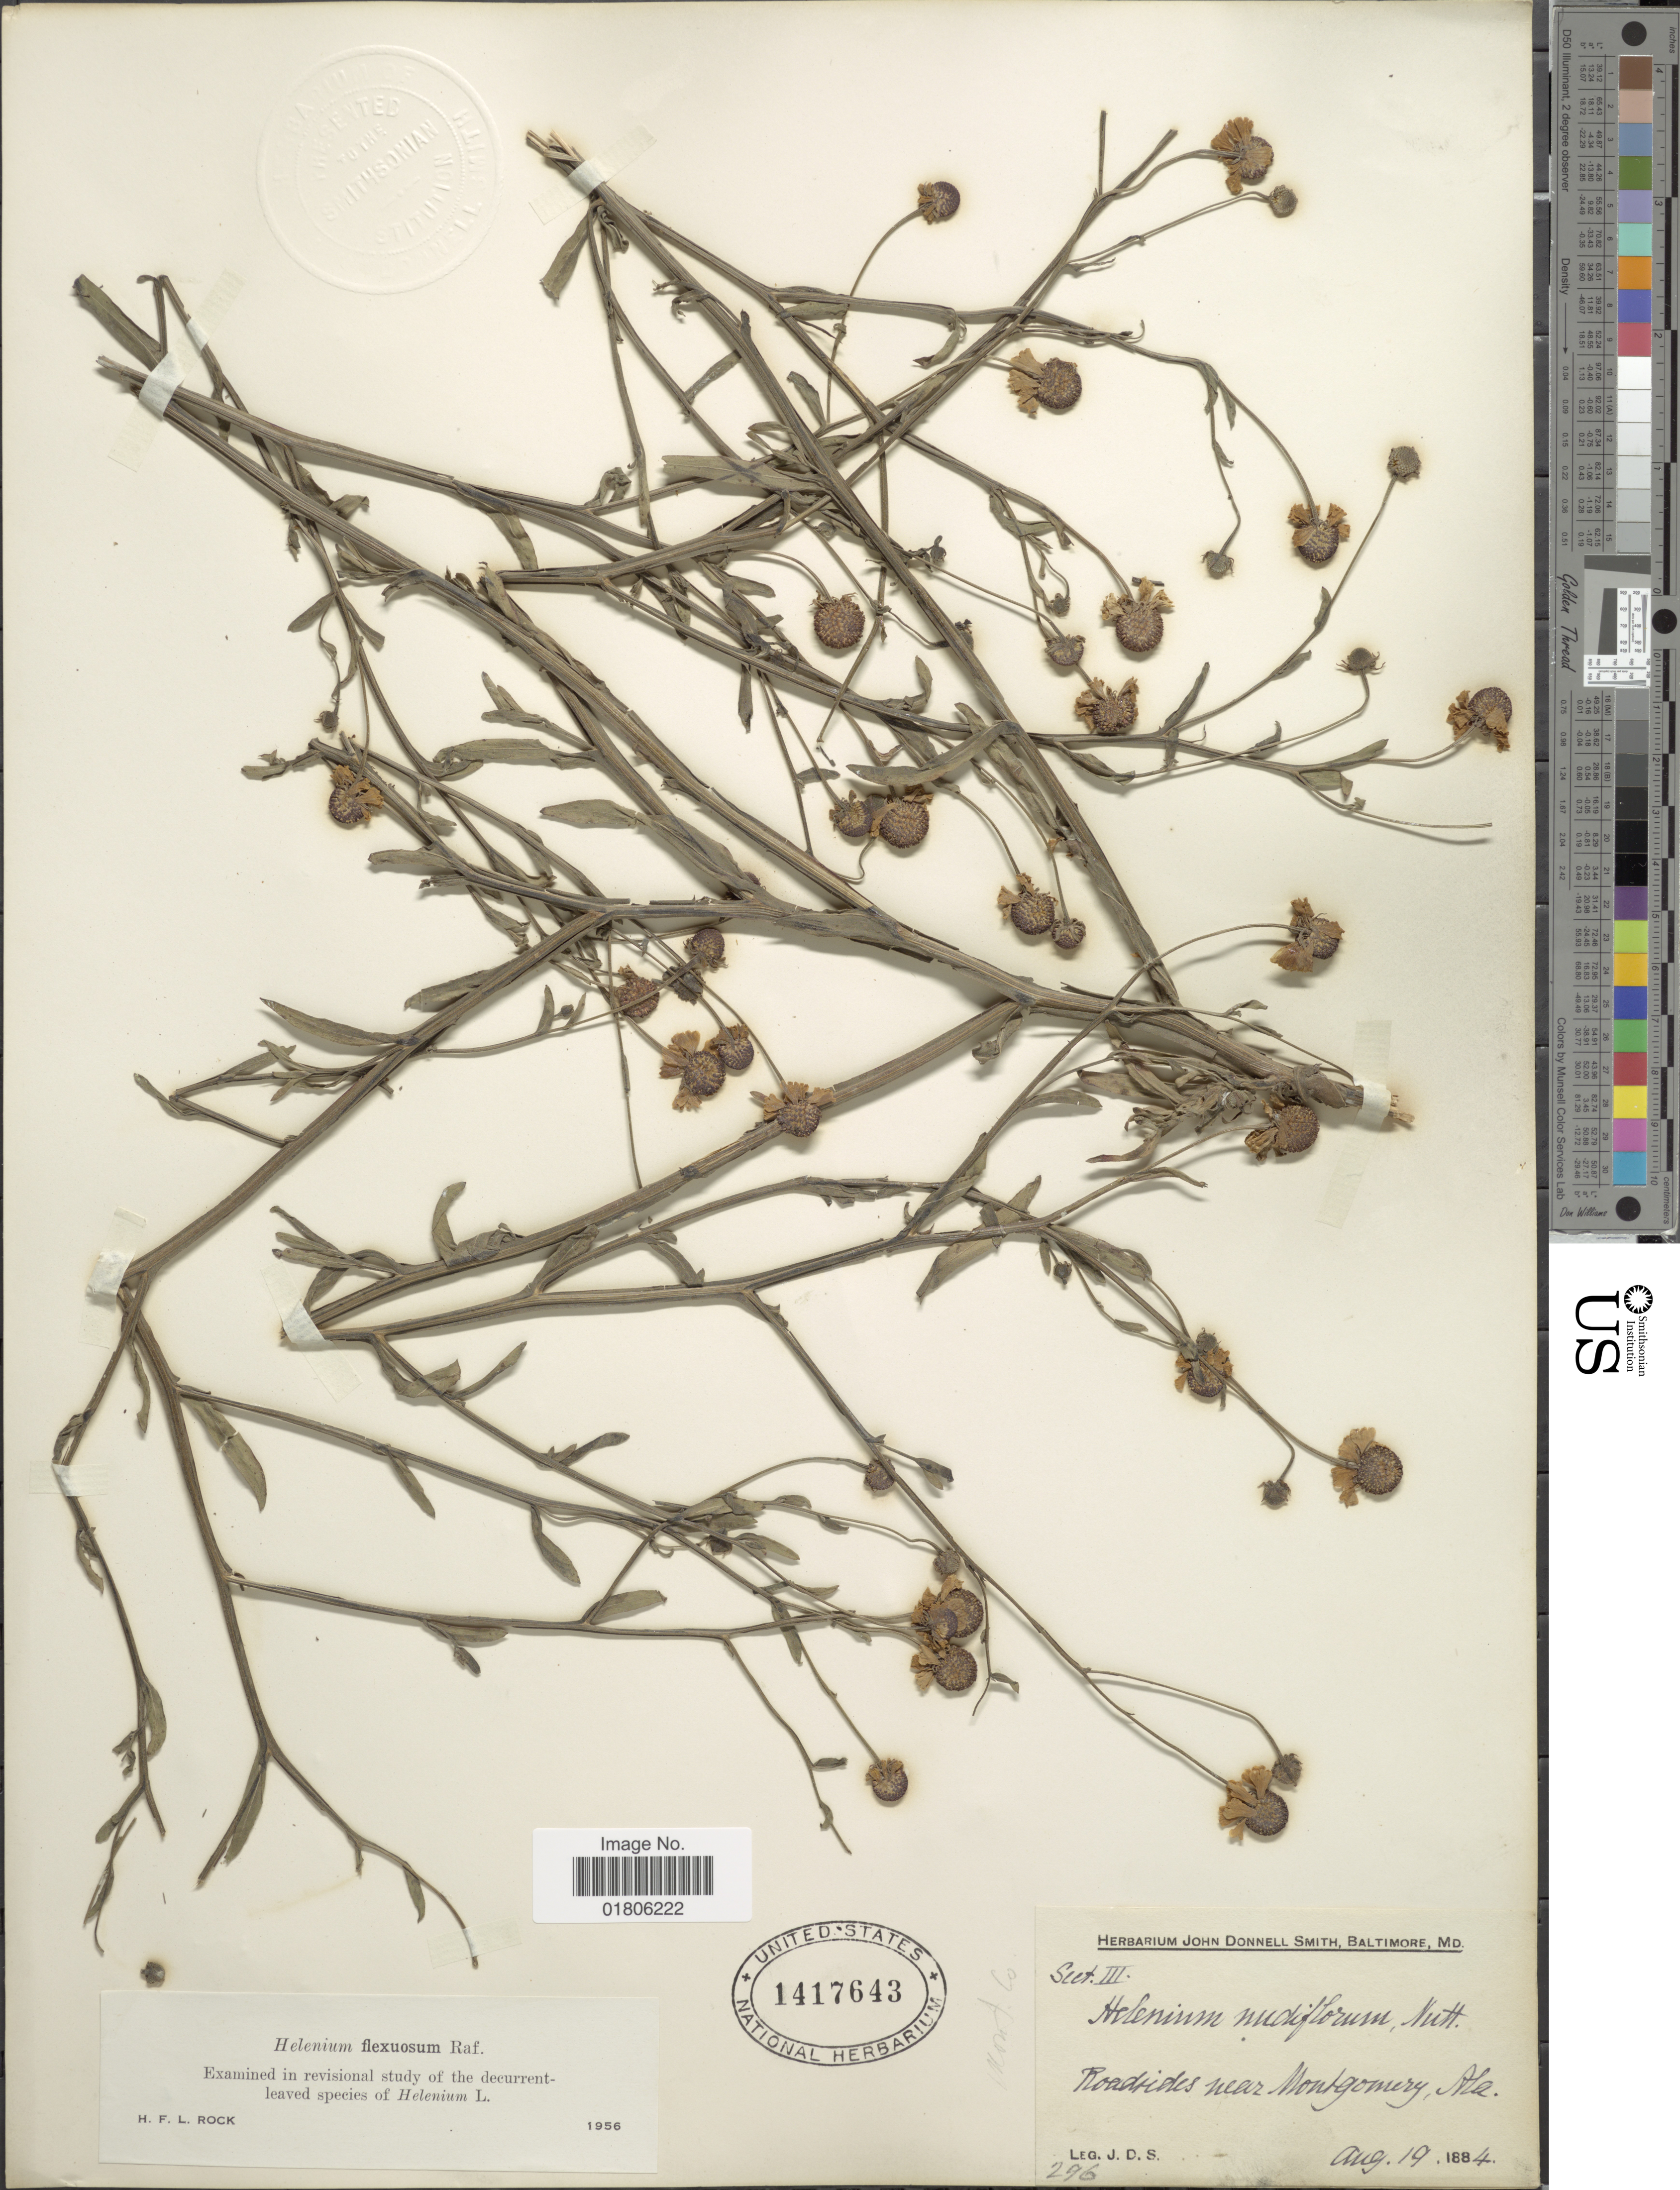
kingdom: Plantae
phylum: Tracheophyta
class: Magnoliopsida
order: Asterales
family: Asteraceae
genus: Helenium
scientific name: Helenium flexuosum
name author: Raf.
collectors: J. Donnell Smith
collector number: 296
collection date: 1884-08-19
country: United States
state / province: Alabama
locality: Near Montgomery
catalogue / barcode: US 1417643